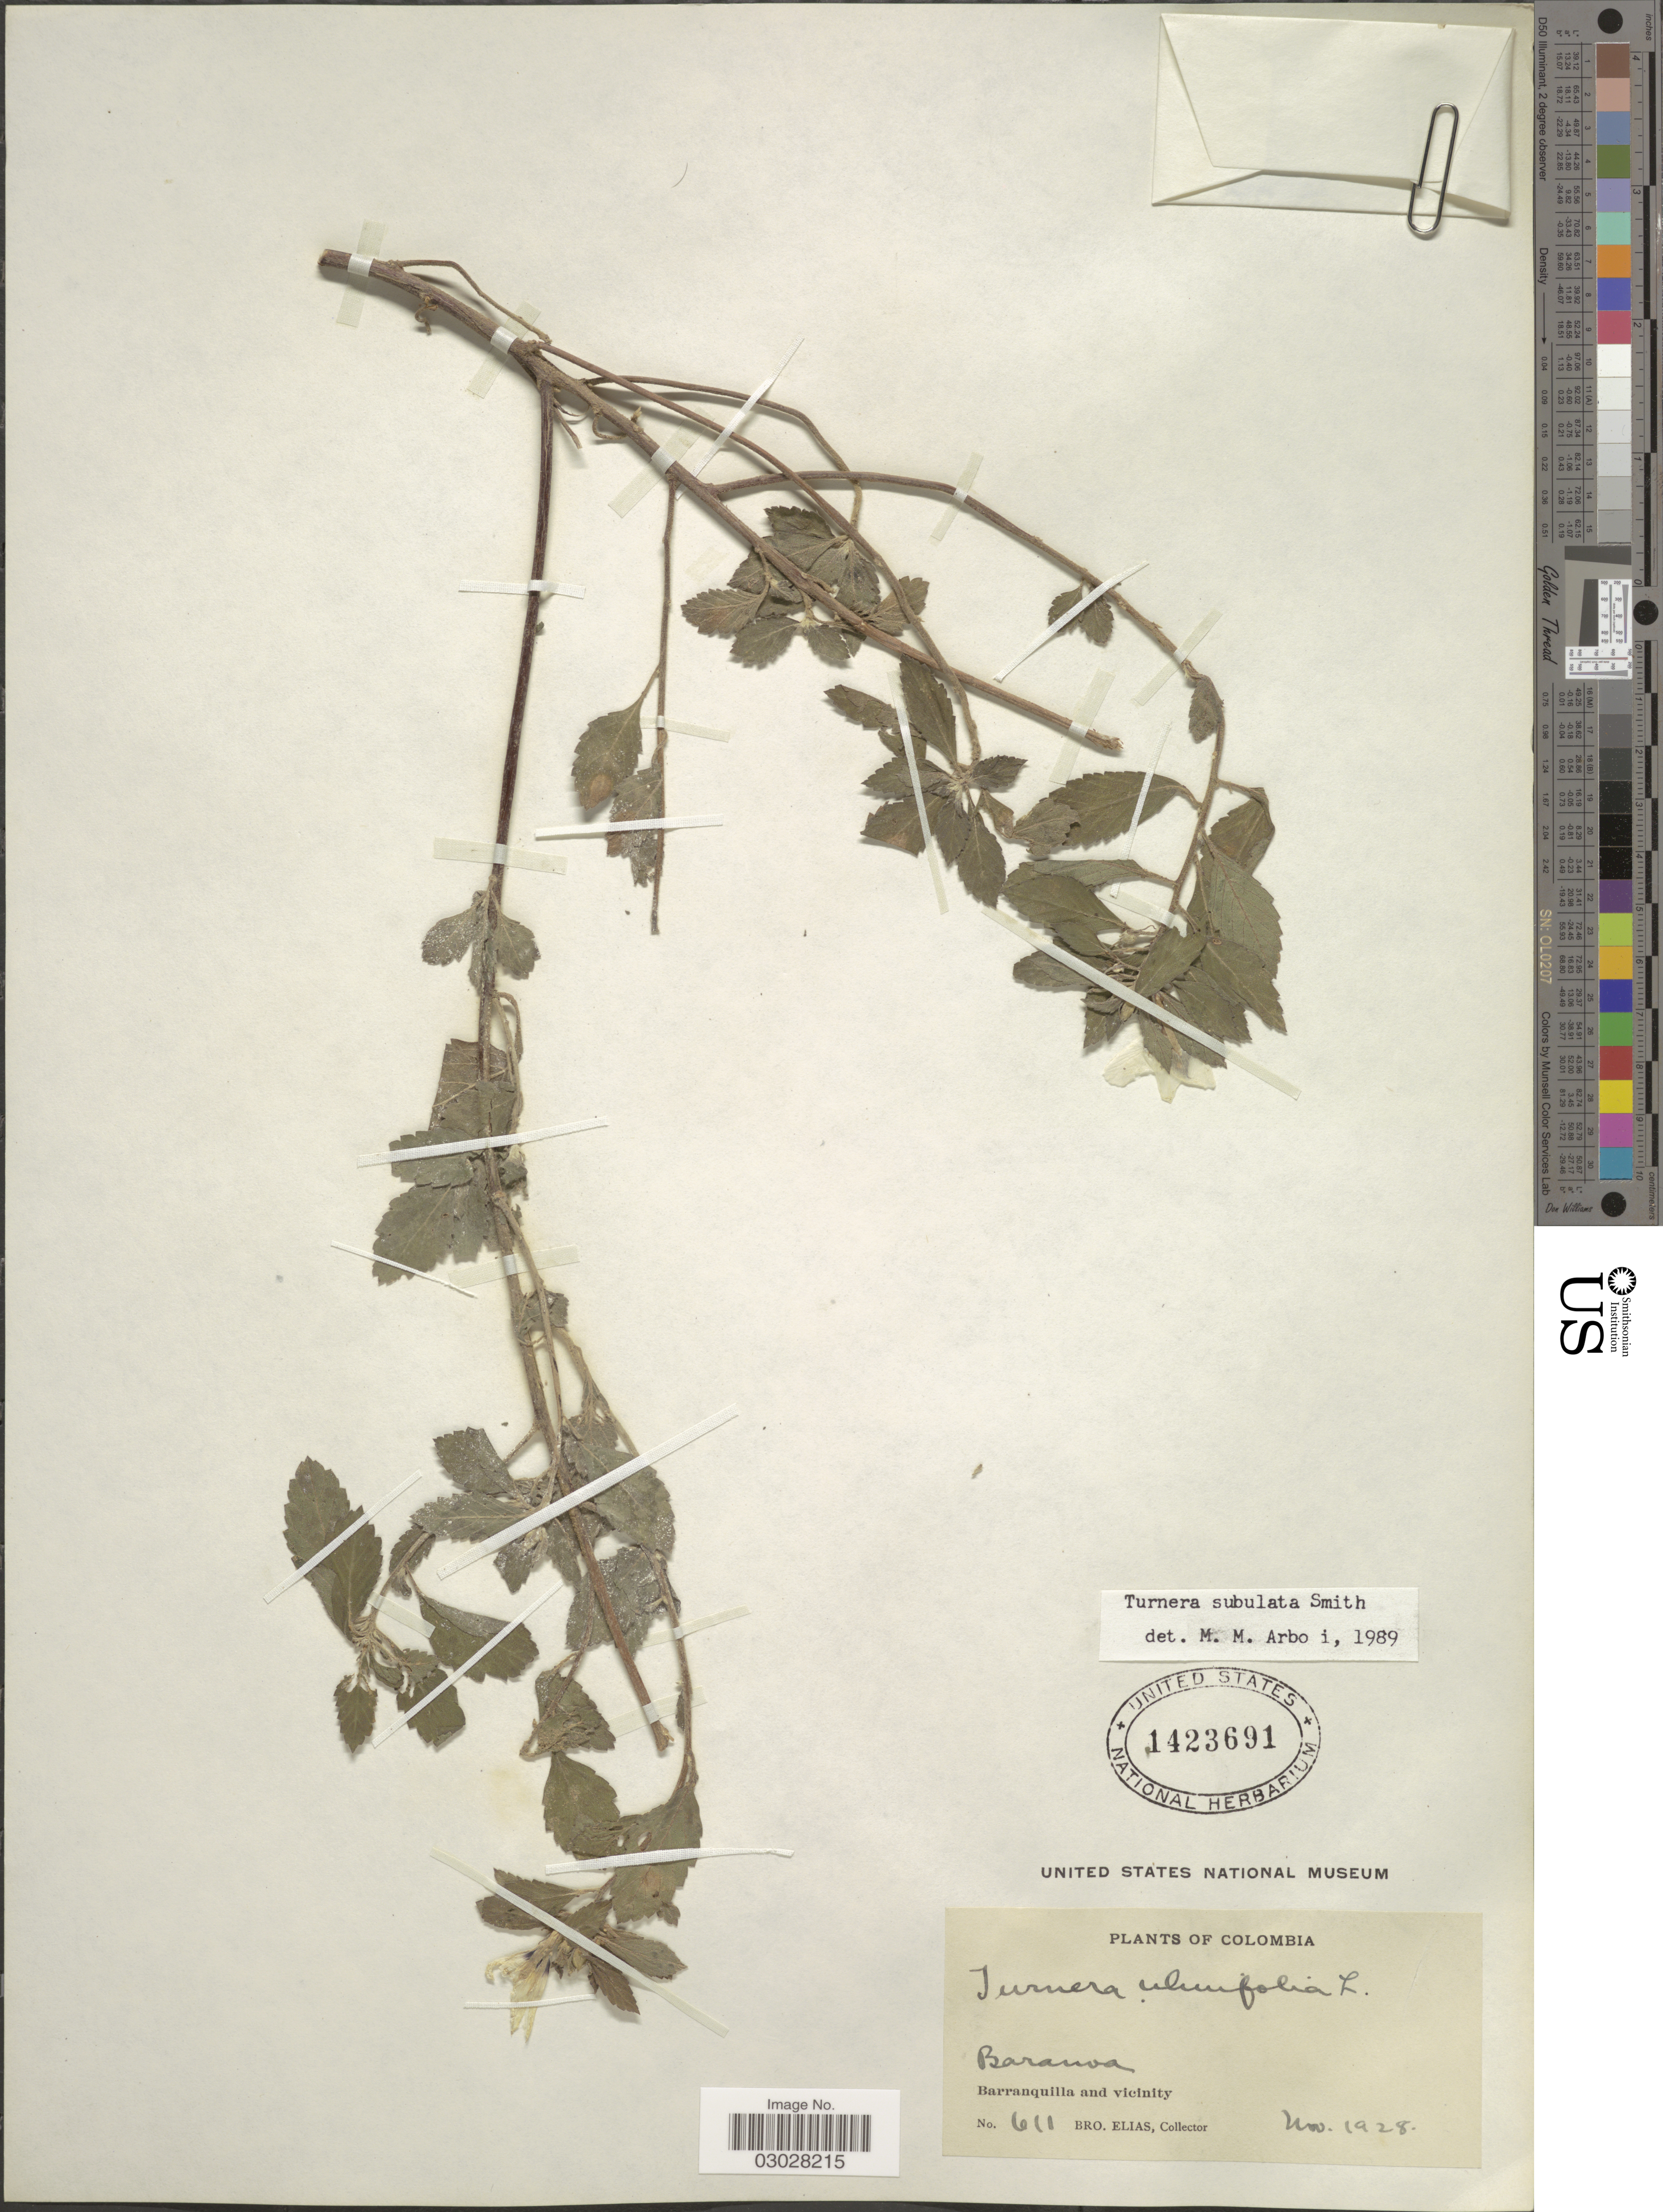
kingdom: Plantae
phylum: Tracheophyta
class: Magnoliopsida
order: Malpighiales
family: Turneraceae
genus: Turnera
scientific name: Turnera subulata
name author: Sm.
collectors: Bro. Elias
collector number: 611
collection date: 1928-11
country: Colombia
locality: Baranoa. Barranquilla and vicinity.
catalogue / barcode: US 1423691